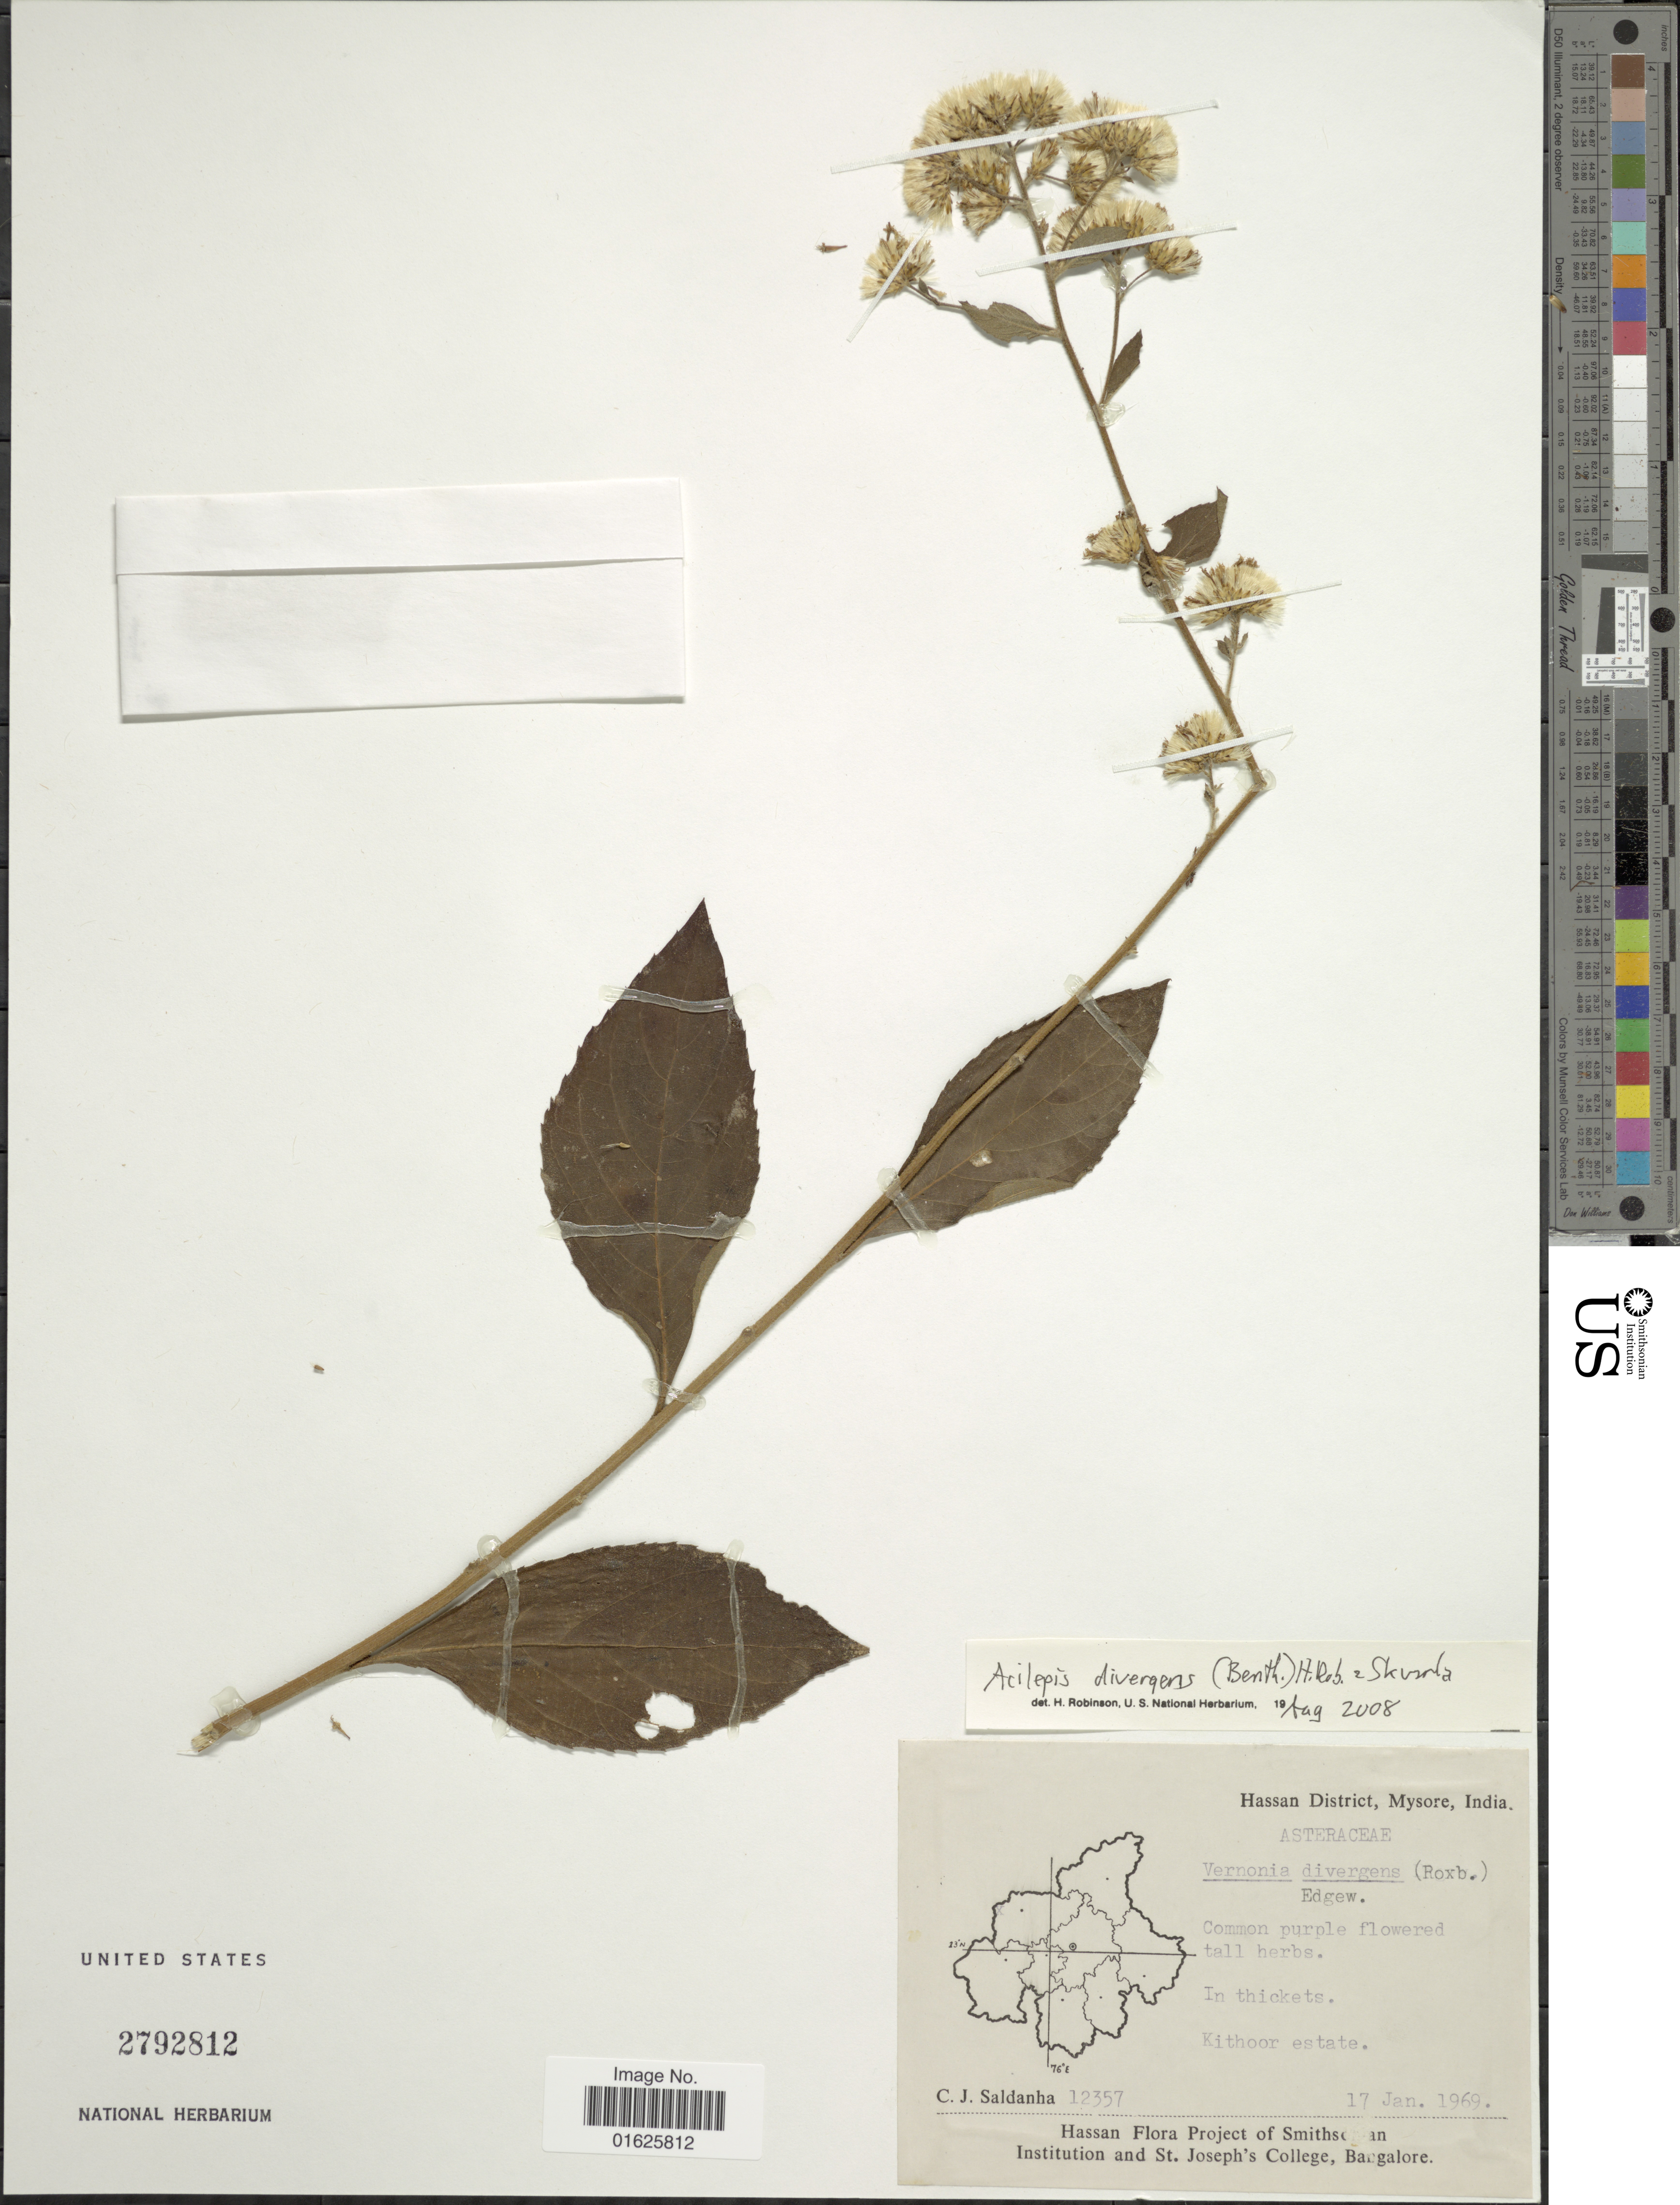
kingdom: Plantae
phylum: Tracheophyta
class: Magnoliopsida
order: Asterales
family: Asteraceae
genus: Acilepis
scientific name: Acilepis divergens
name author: (Roxb.) H. Rob. & Skvarla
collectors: C. J. Saldanha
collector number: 12357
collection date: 1969-01-17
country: India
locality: Hassan District, Mysore, Kithoor estate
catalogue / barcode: US 2792812